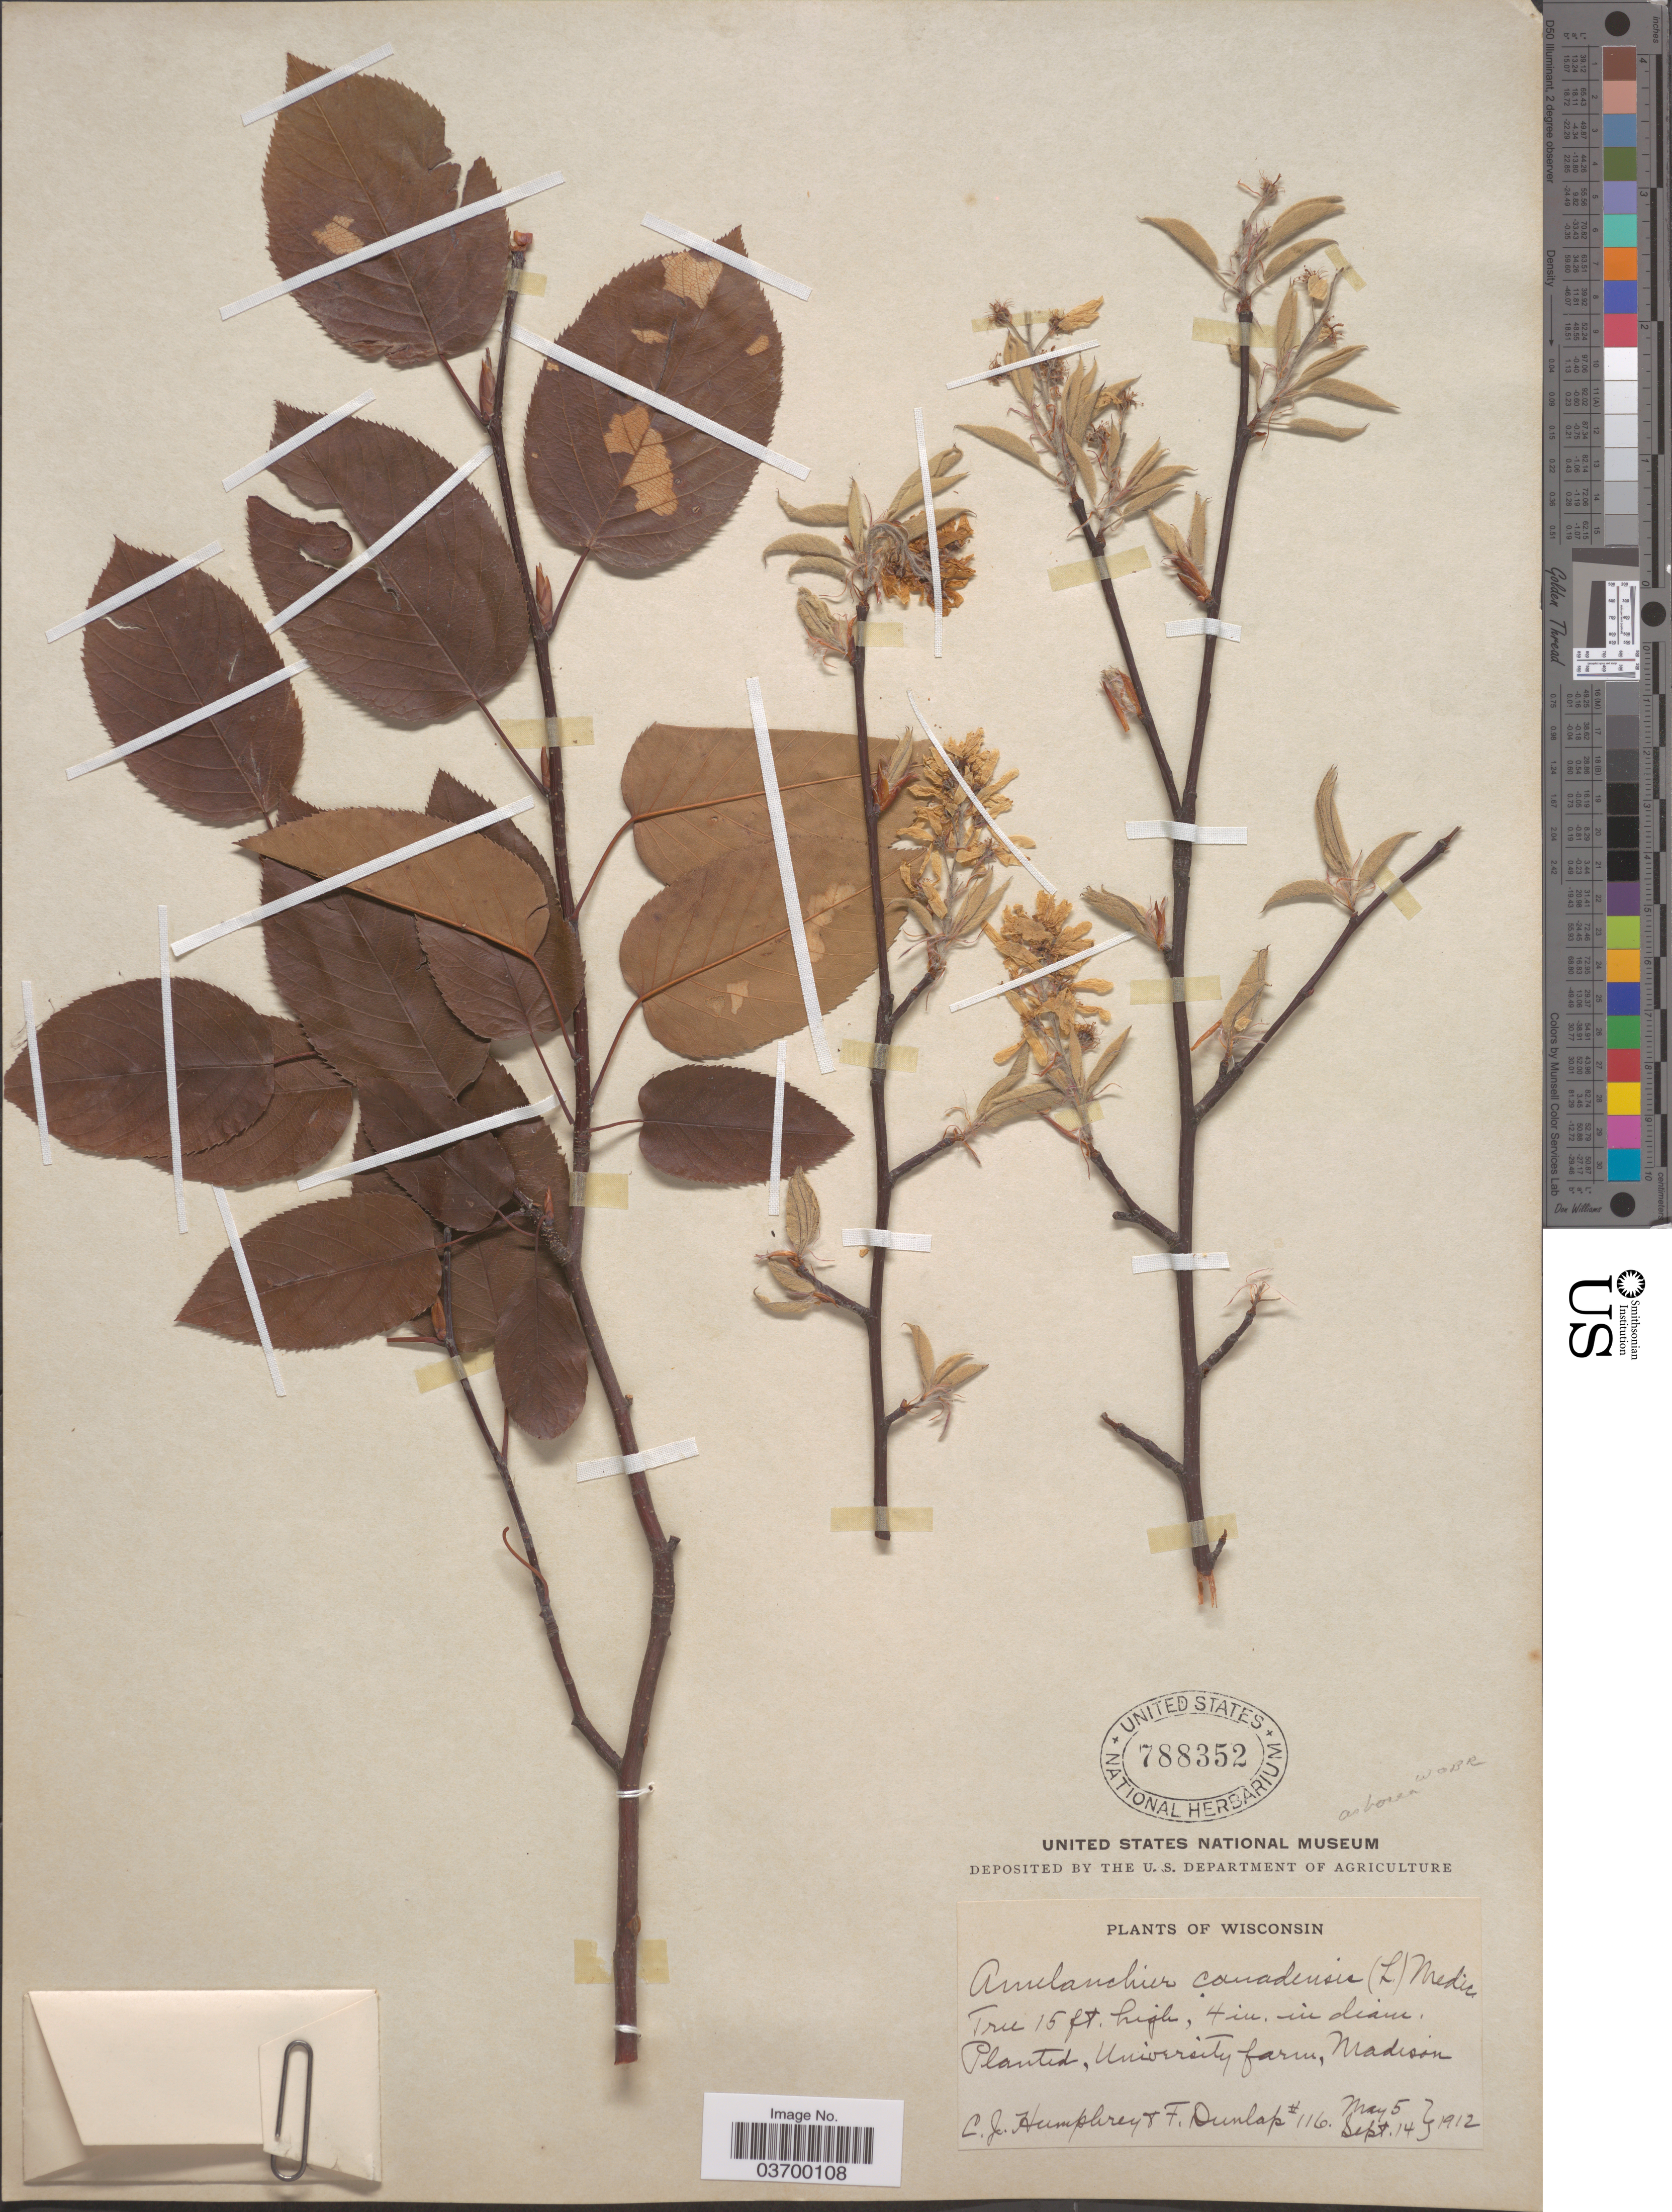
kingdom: Plantae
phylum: Tracheophyta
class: Magnoliopsida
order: Rosales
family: Rosaceae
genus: Amelanchier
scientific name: Amelanchier arborea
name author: (F. Michx.) Fernald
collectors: C. Humphrey & F. Dunlap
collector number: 116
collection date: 1912-05-05/1912-09-14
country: United States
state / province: Wisconsin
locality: University farm, Madison.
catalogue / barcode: US 788352